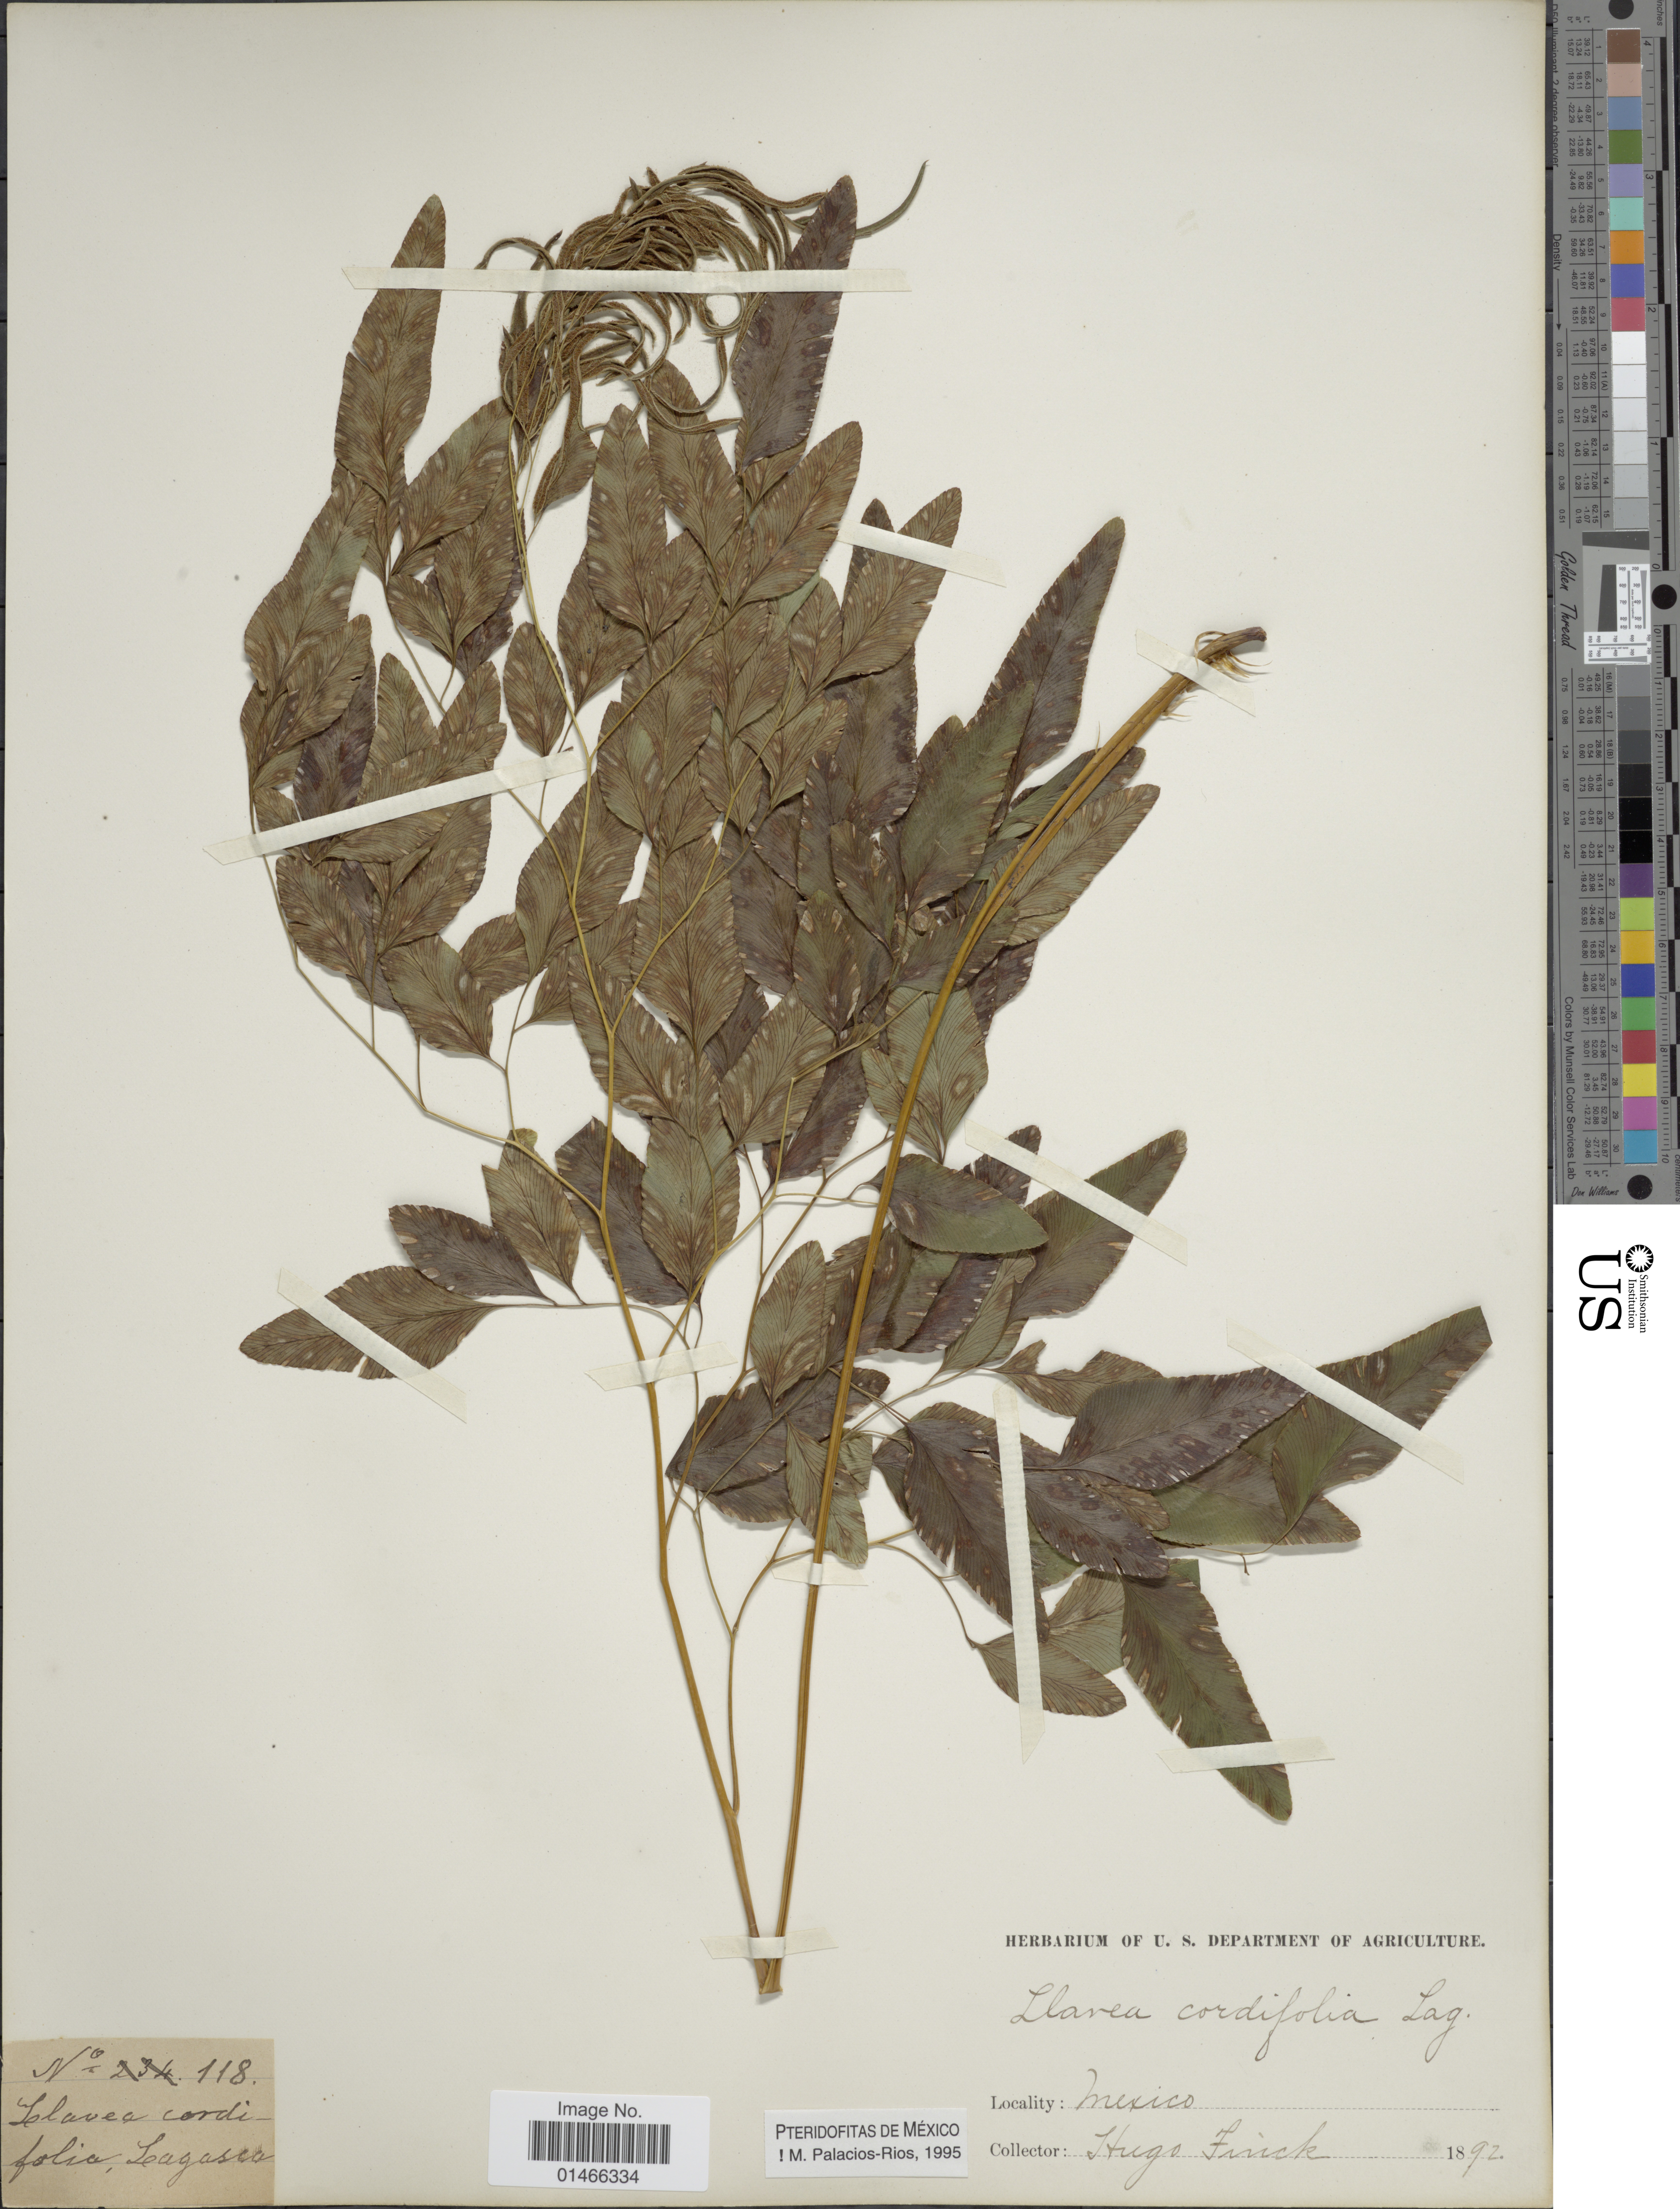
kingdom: Plantae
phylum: Tracheophyta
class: Polypodiopsida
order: Polypodiales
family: Pteridaceae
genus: Llavea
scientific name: Llavea cordifolia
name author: Lag.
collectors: H. Finck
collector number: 118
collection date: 1892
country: Mexico